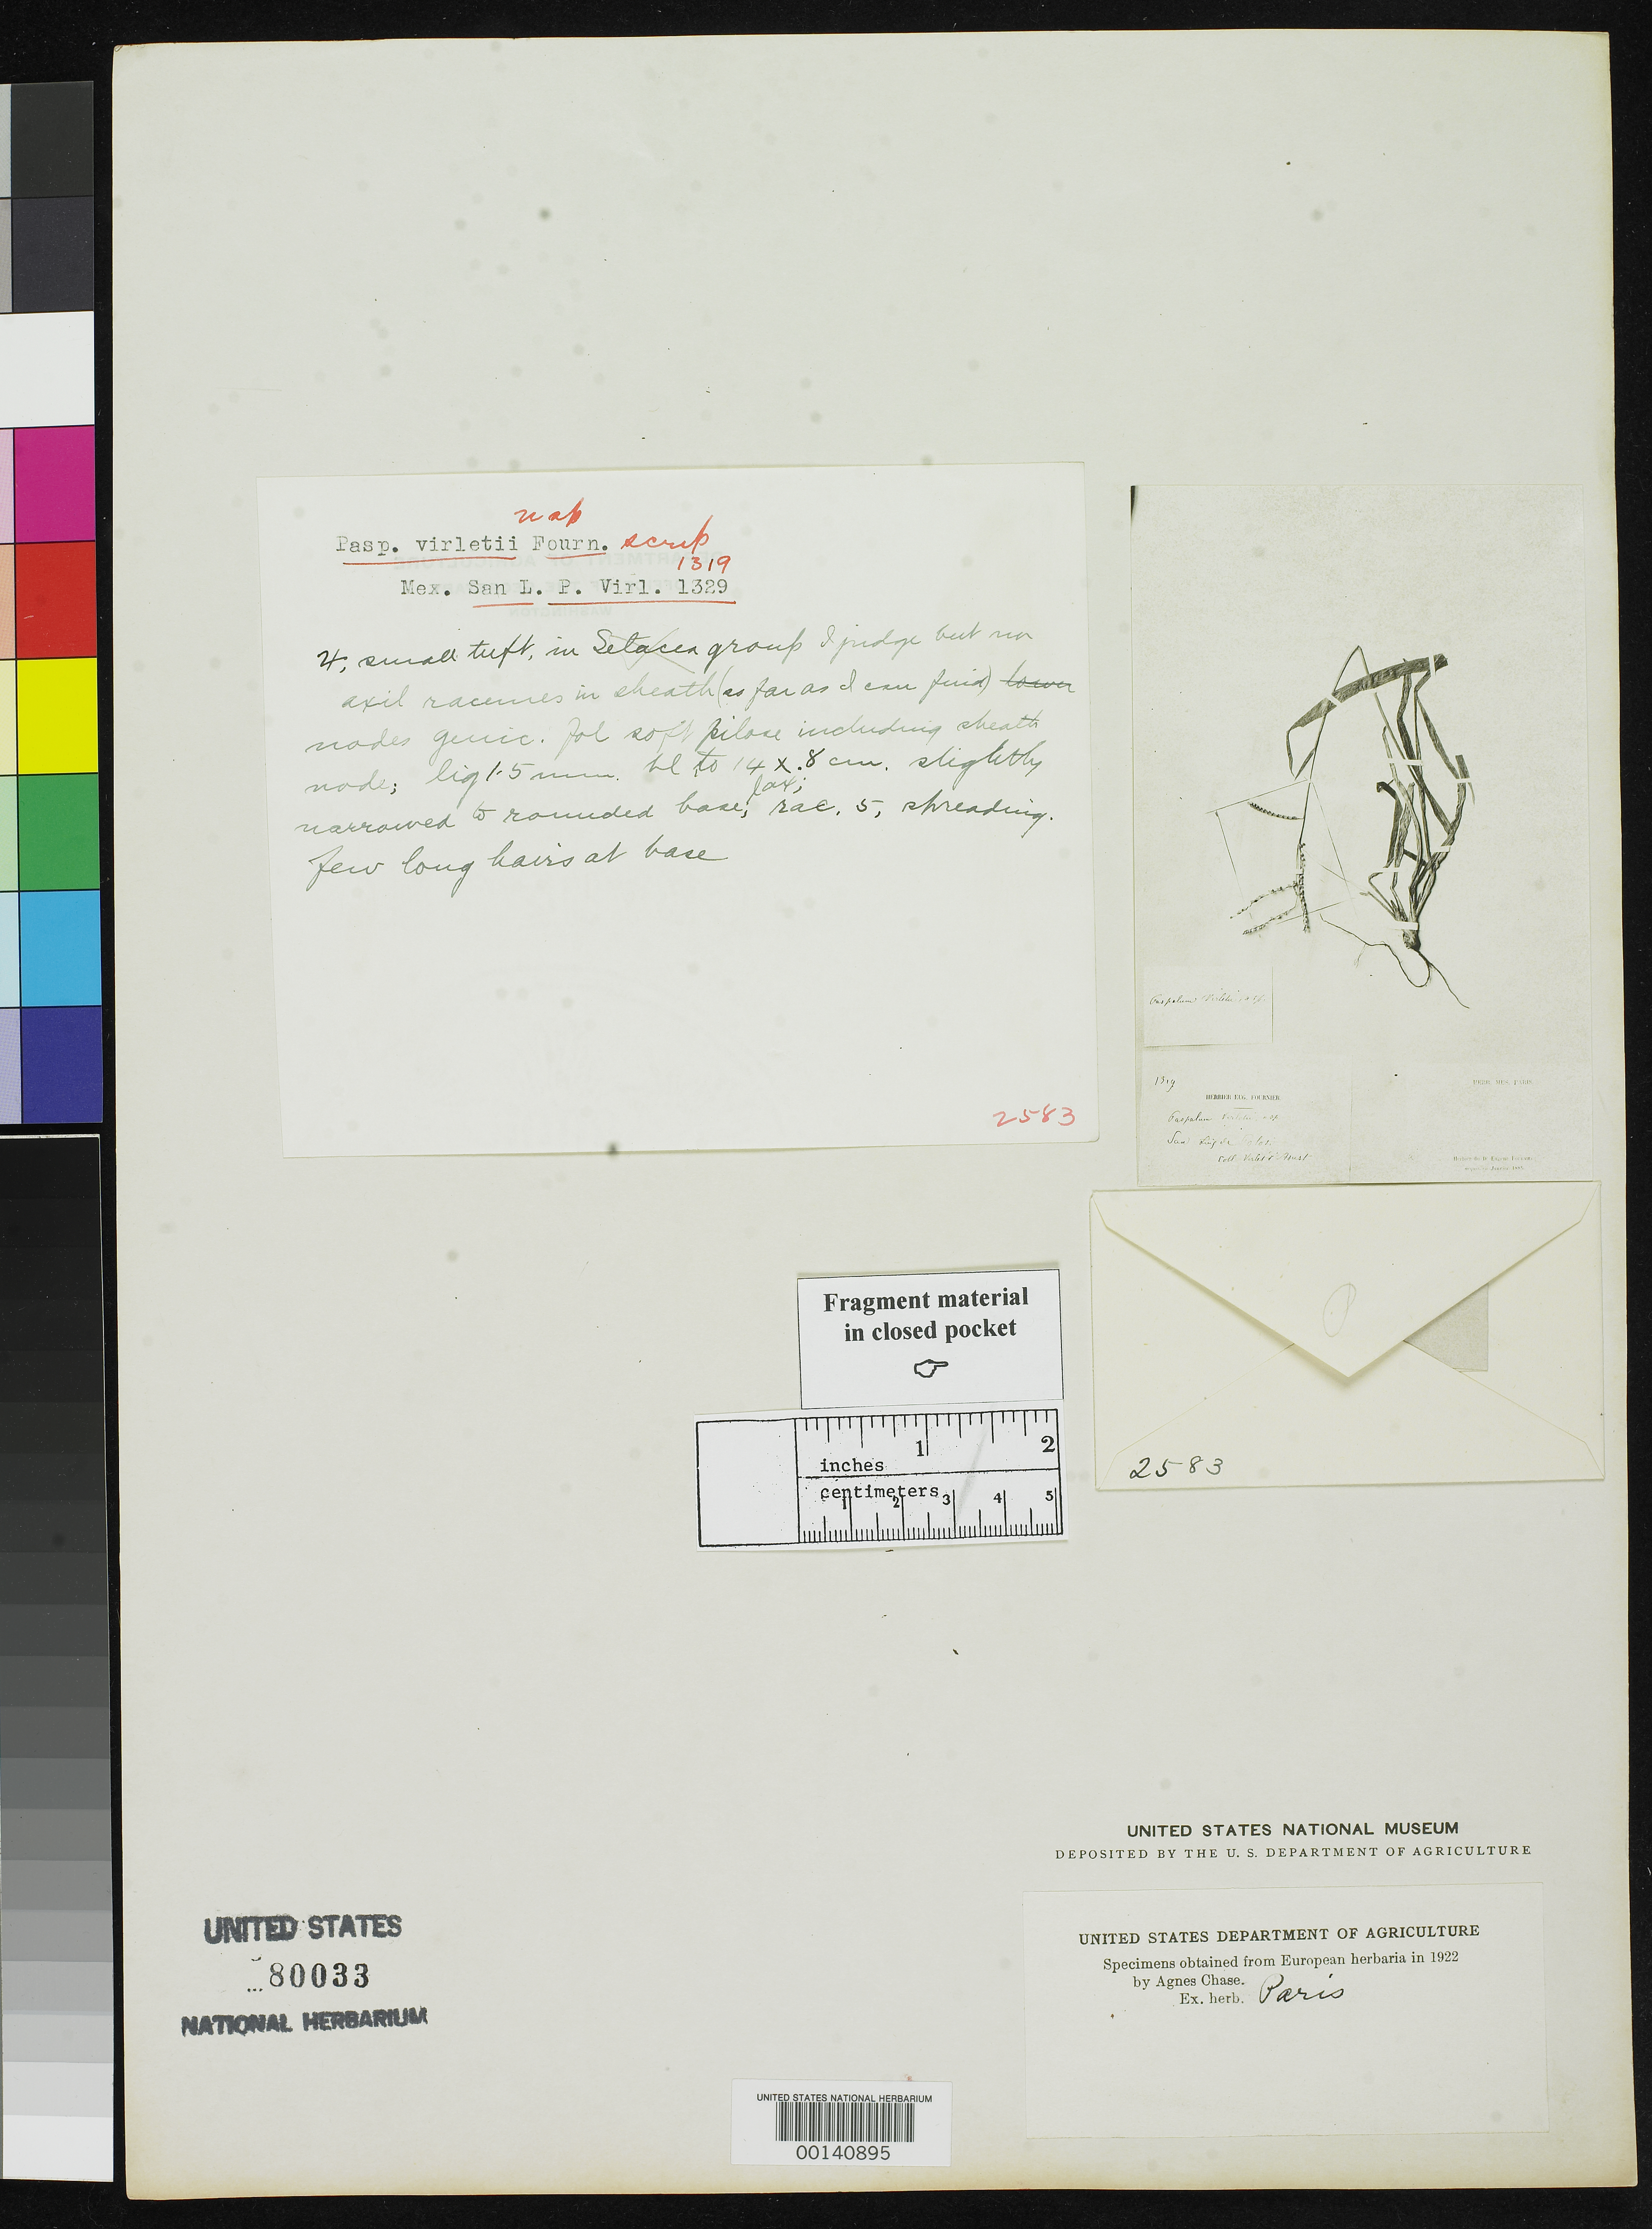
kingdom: Plantae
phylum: Tracheophyta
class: Liliopsida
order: Poales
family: Poaceae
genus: Paspalum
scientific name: Paspalum virletii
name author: E. Fourn.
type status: Type Fragment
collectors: M. Virlet d'Aoust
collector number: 1319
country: Mexico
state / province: San Luis Potosi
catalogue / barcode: US 8033